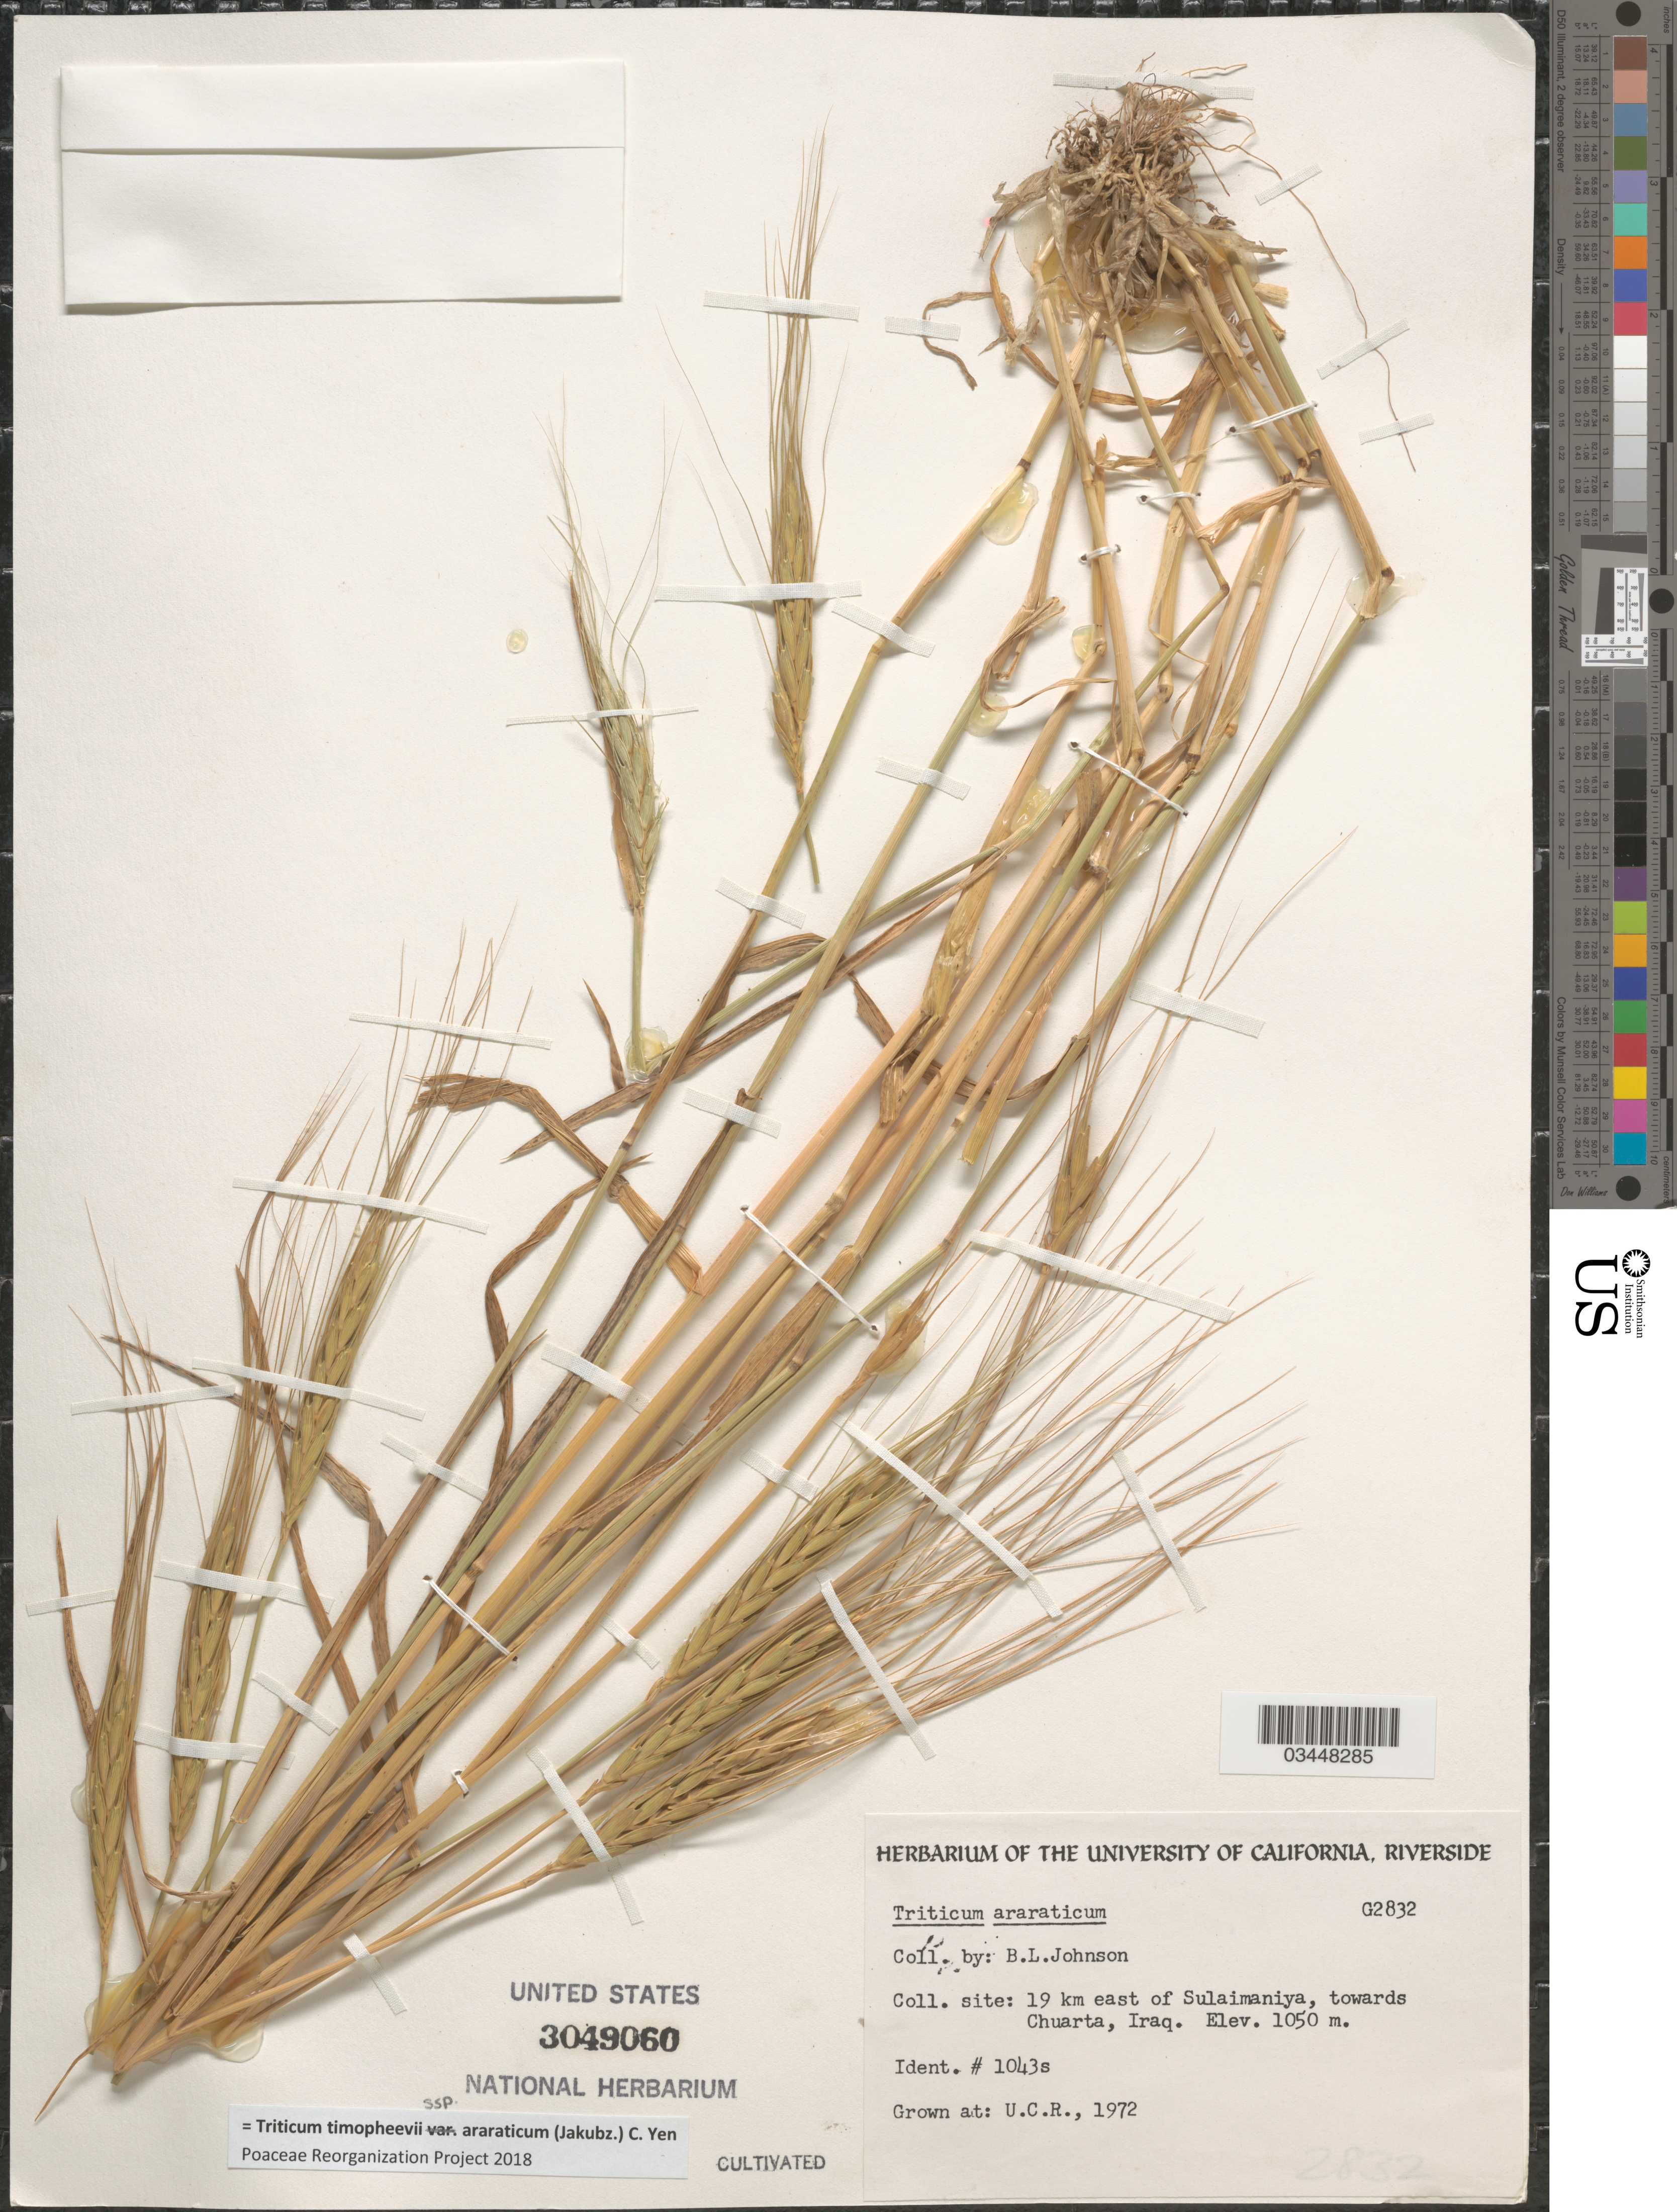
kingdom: Plantae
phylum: Tracheophyta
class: Liliopsida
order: Poales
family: Poaceae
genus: Triticum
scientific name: Triticum timopheevii subsp. araraticum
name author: (Jakubz.) C. Yen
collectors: ex herb. Univ. of California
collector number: G2832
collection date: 1972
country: United States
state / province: California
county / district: Riverside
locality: U.C.R.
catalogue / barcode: US 3049060